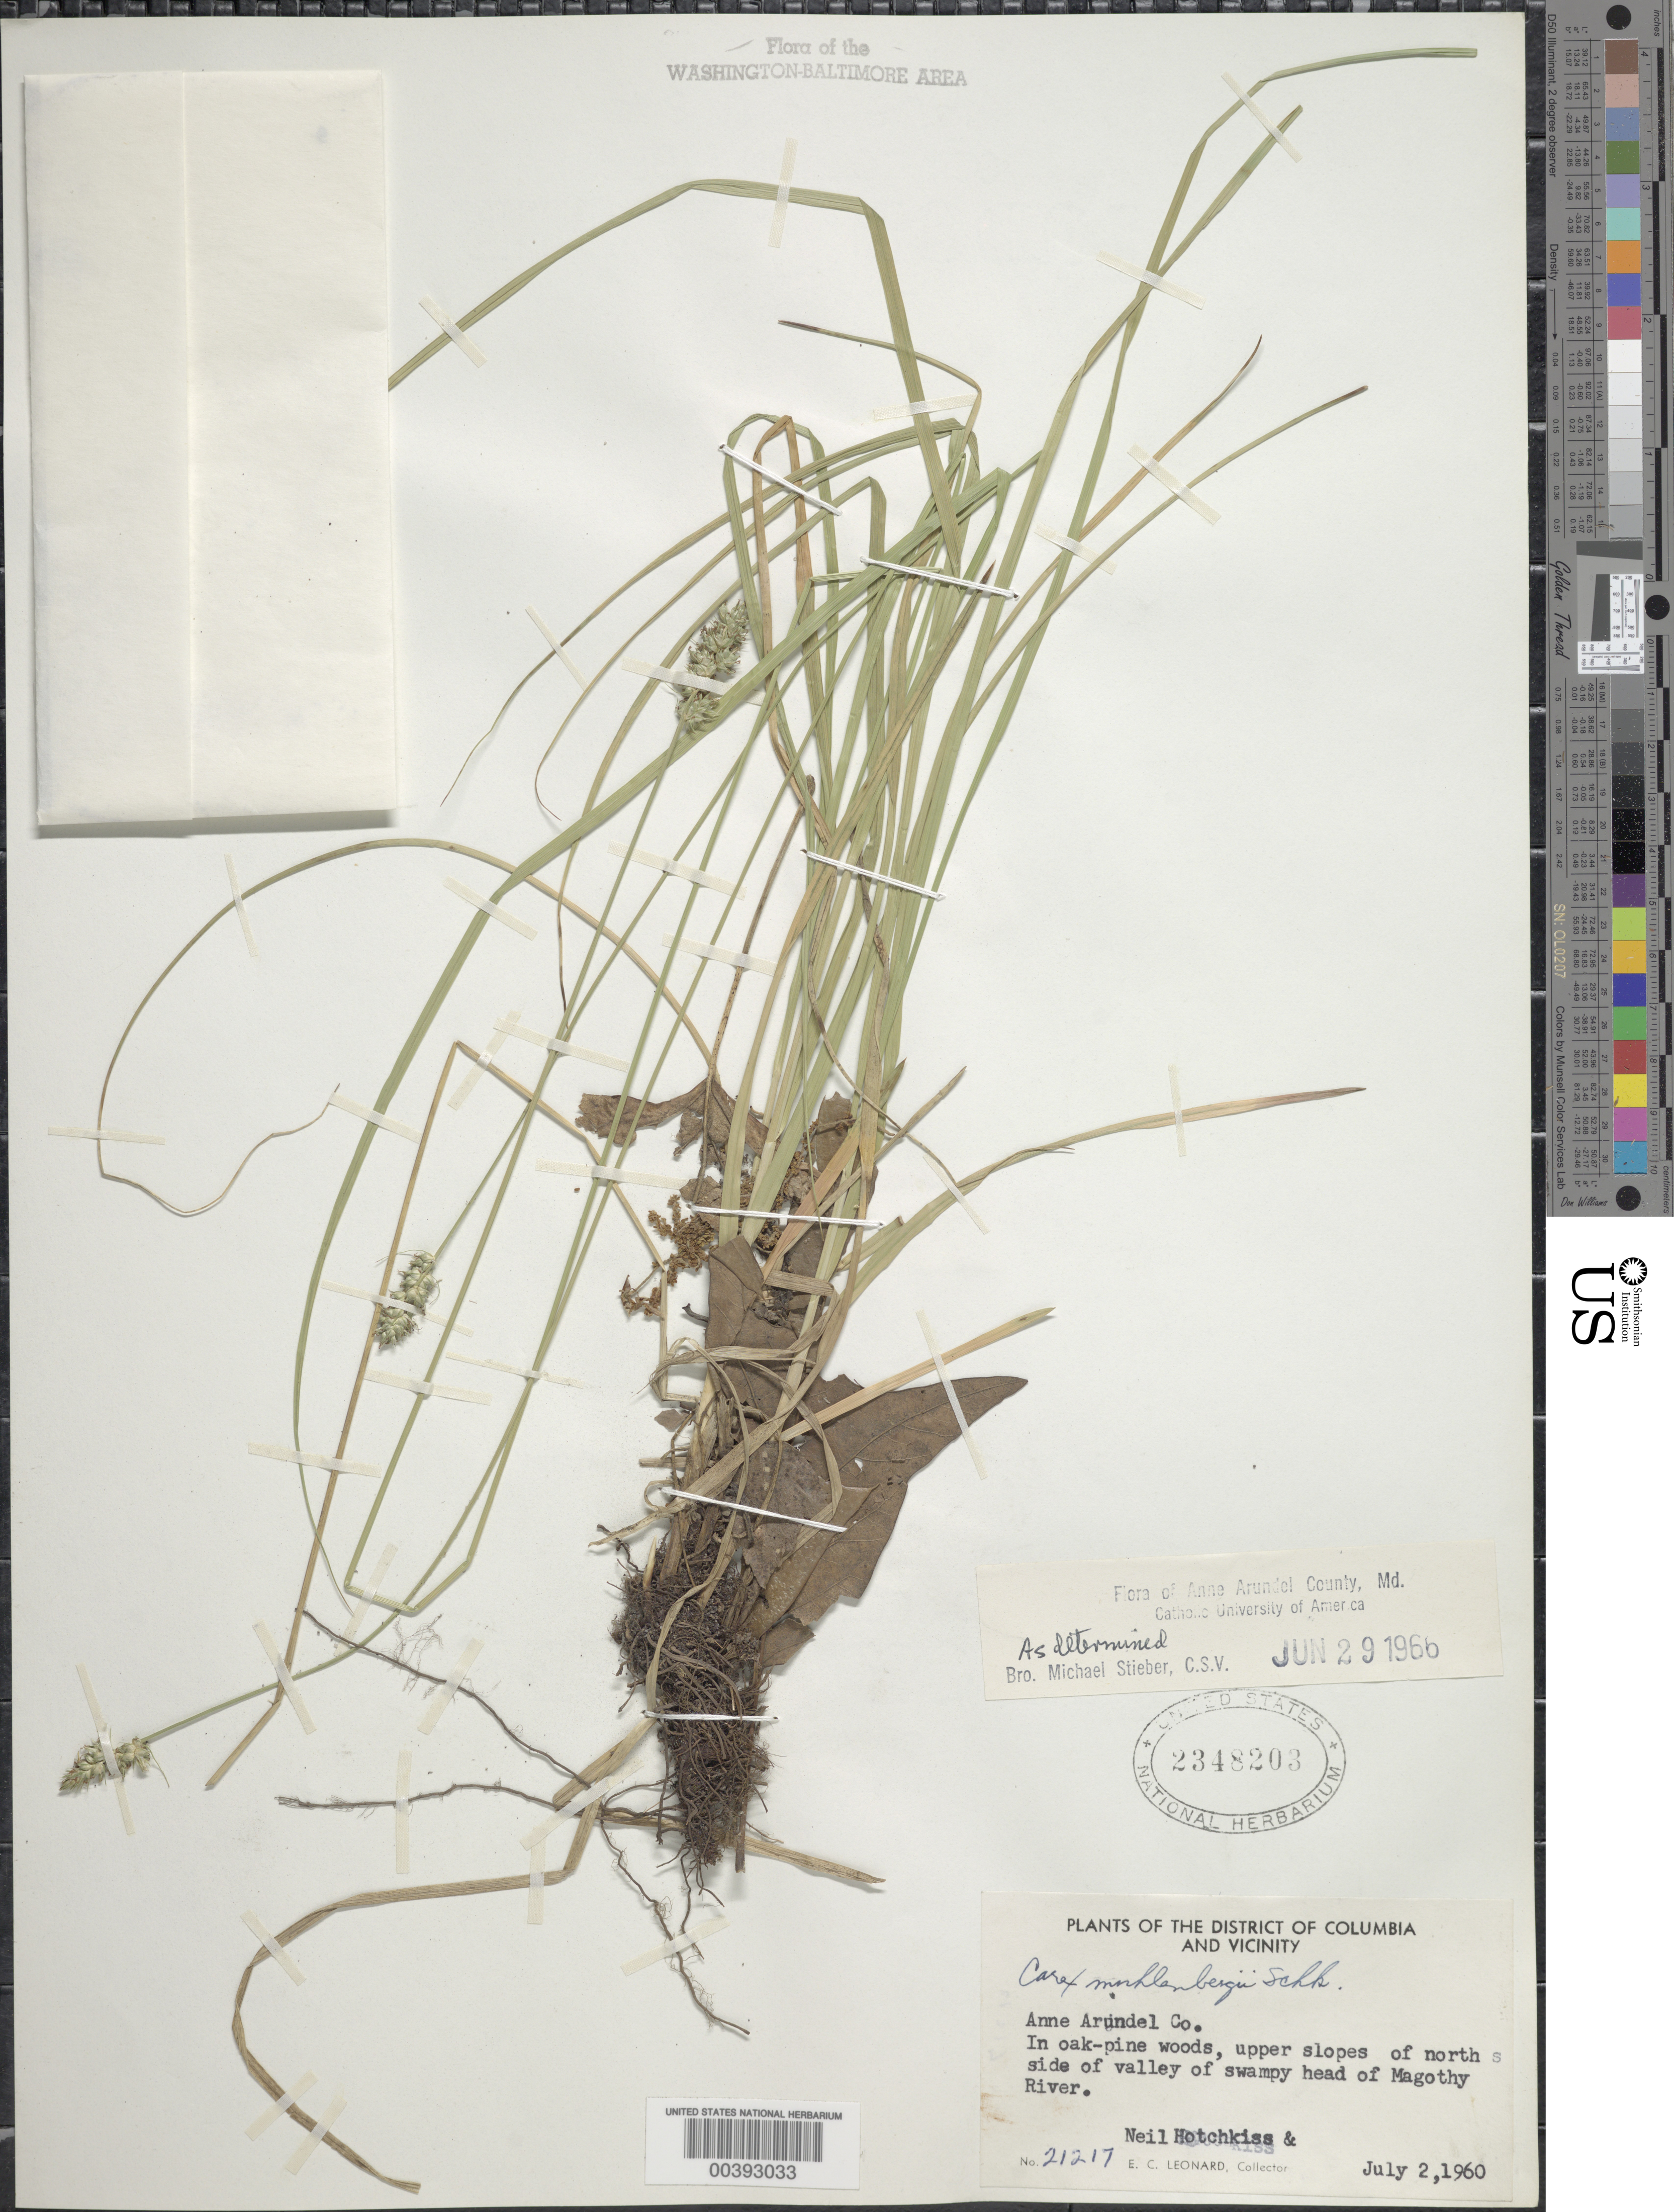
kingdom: Plantae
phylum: Tracheophyta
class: Liliopsida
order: Poales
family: Cyperaceae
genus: Carex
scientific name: Carex muehlenbergii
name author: Willd.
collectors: N. Hotchkiss & E. C. Leonard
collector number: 21217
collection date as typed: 02 Jul 1960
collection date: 1960-07-02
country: United States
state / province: Maryland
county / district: Anne Arundel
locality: Magothy River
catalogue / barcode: US 2348203